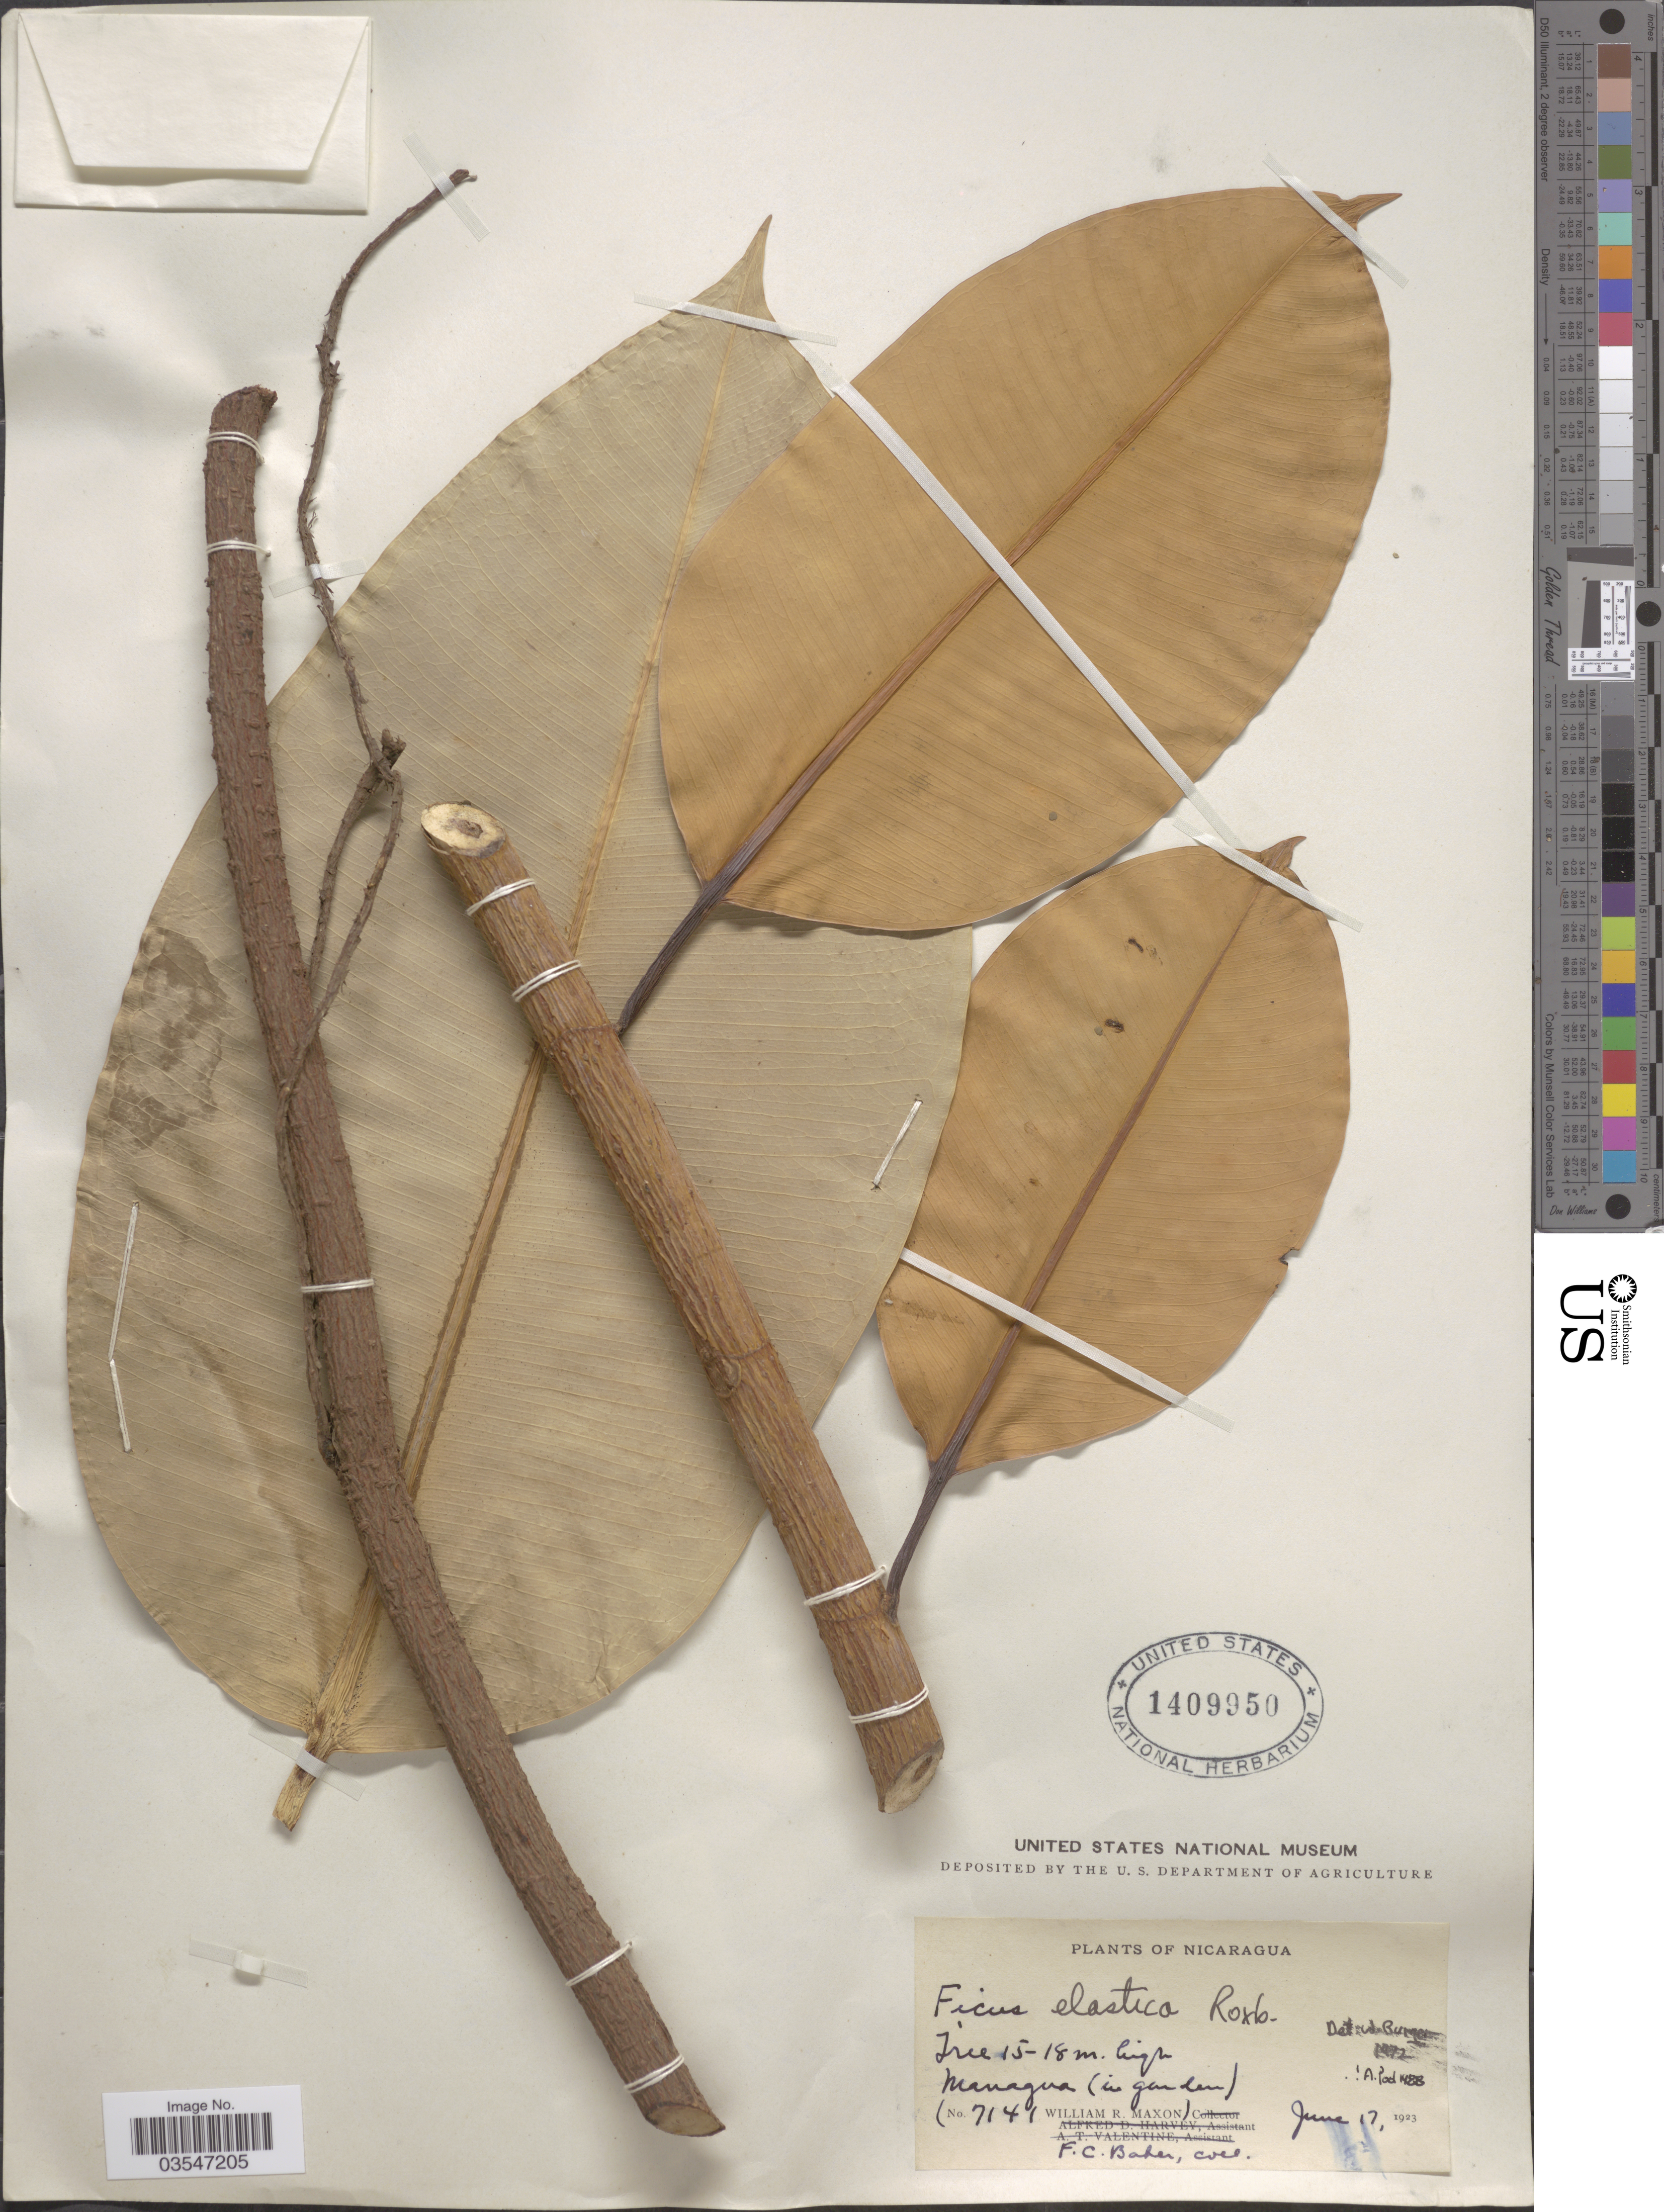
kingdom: Plantae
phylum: Tracheophyta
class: Magnoliopsida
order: Rosales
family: Moraceae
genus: Ficus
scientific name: Ficus elastica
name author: Roxb.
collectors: W. R. Maxon & F. C. Baker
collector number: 7141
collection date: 1923-06-17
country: Nicaragua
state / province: Managua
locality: Managua (in garden).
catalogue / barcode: US 1409950